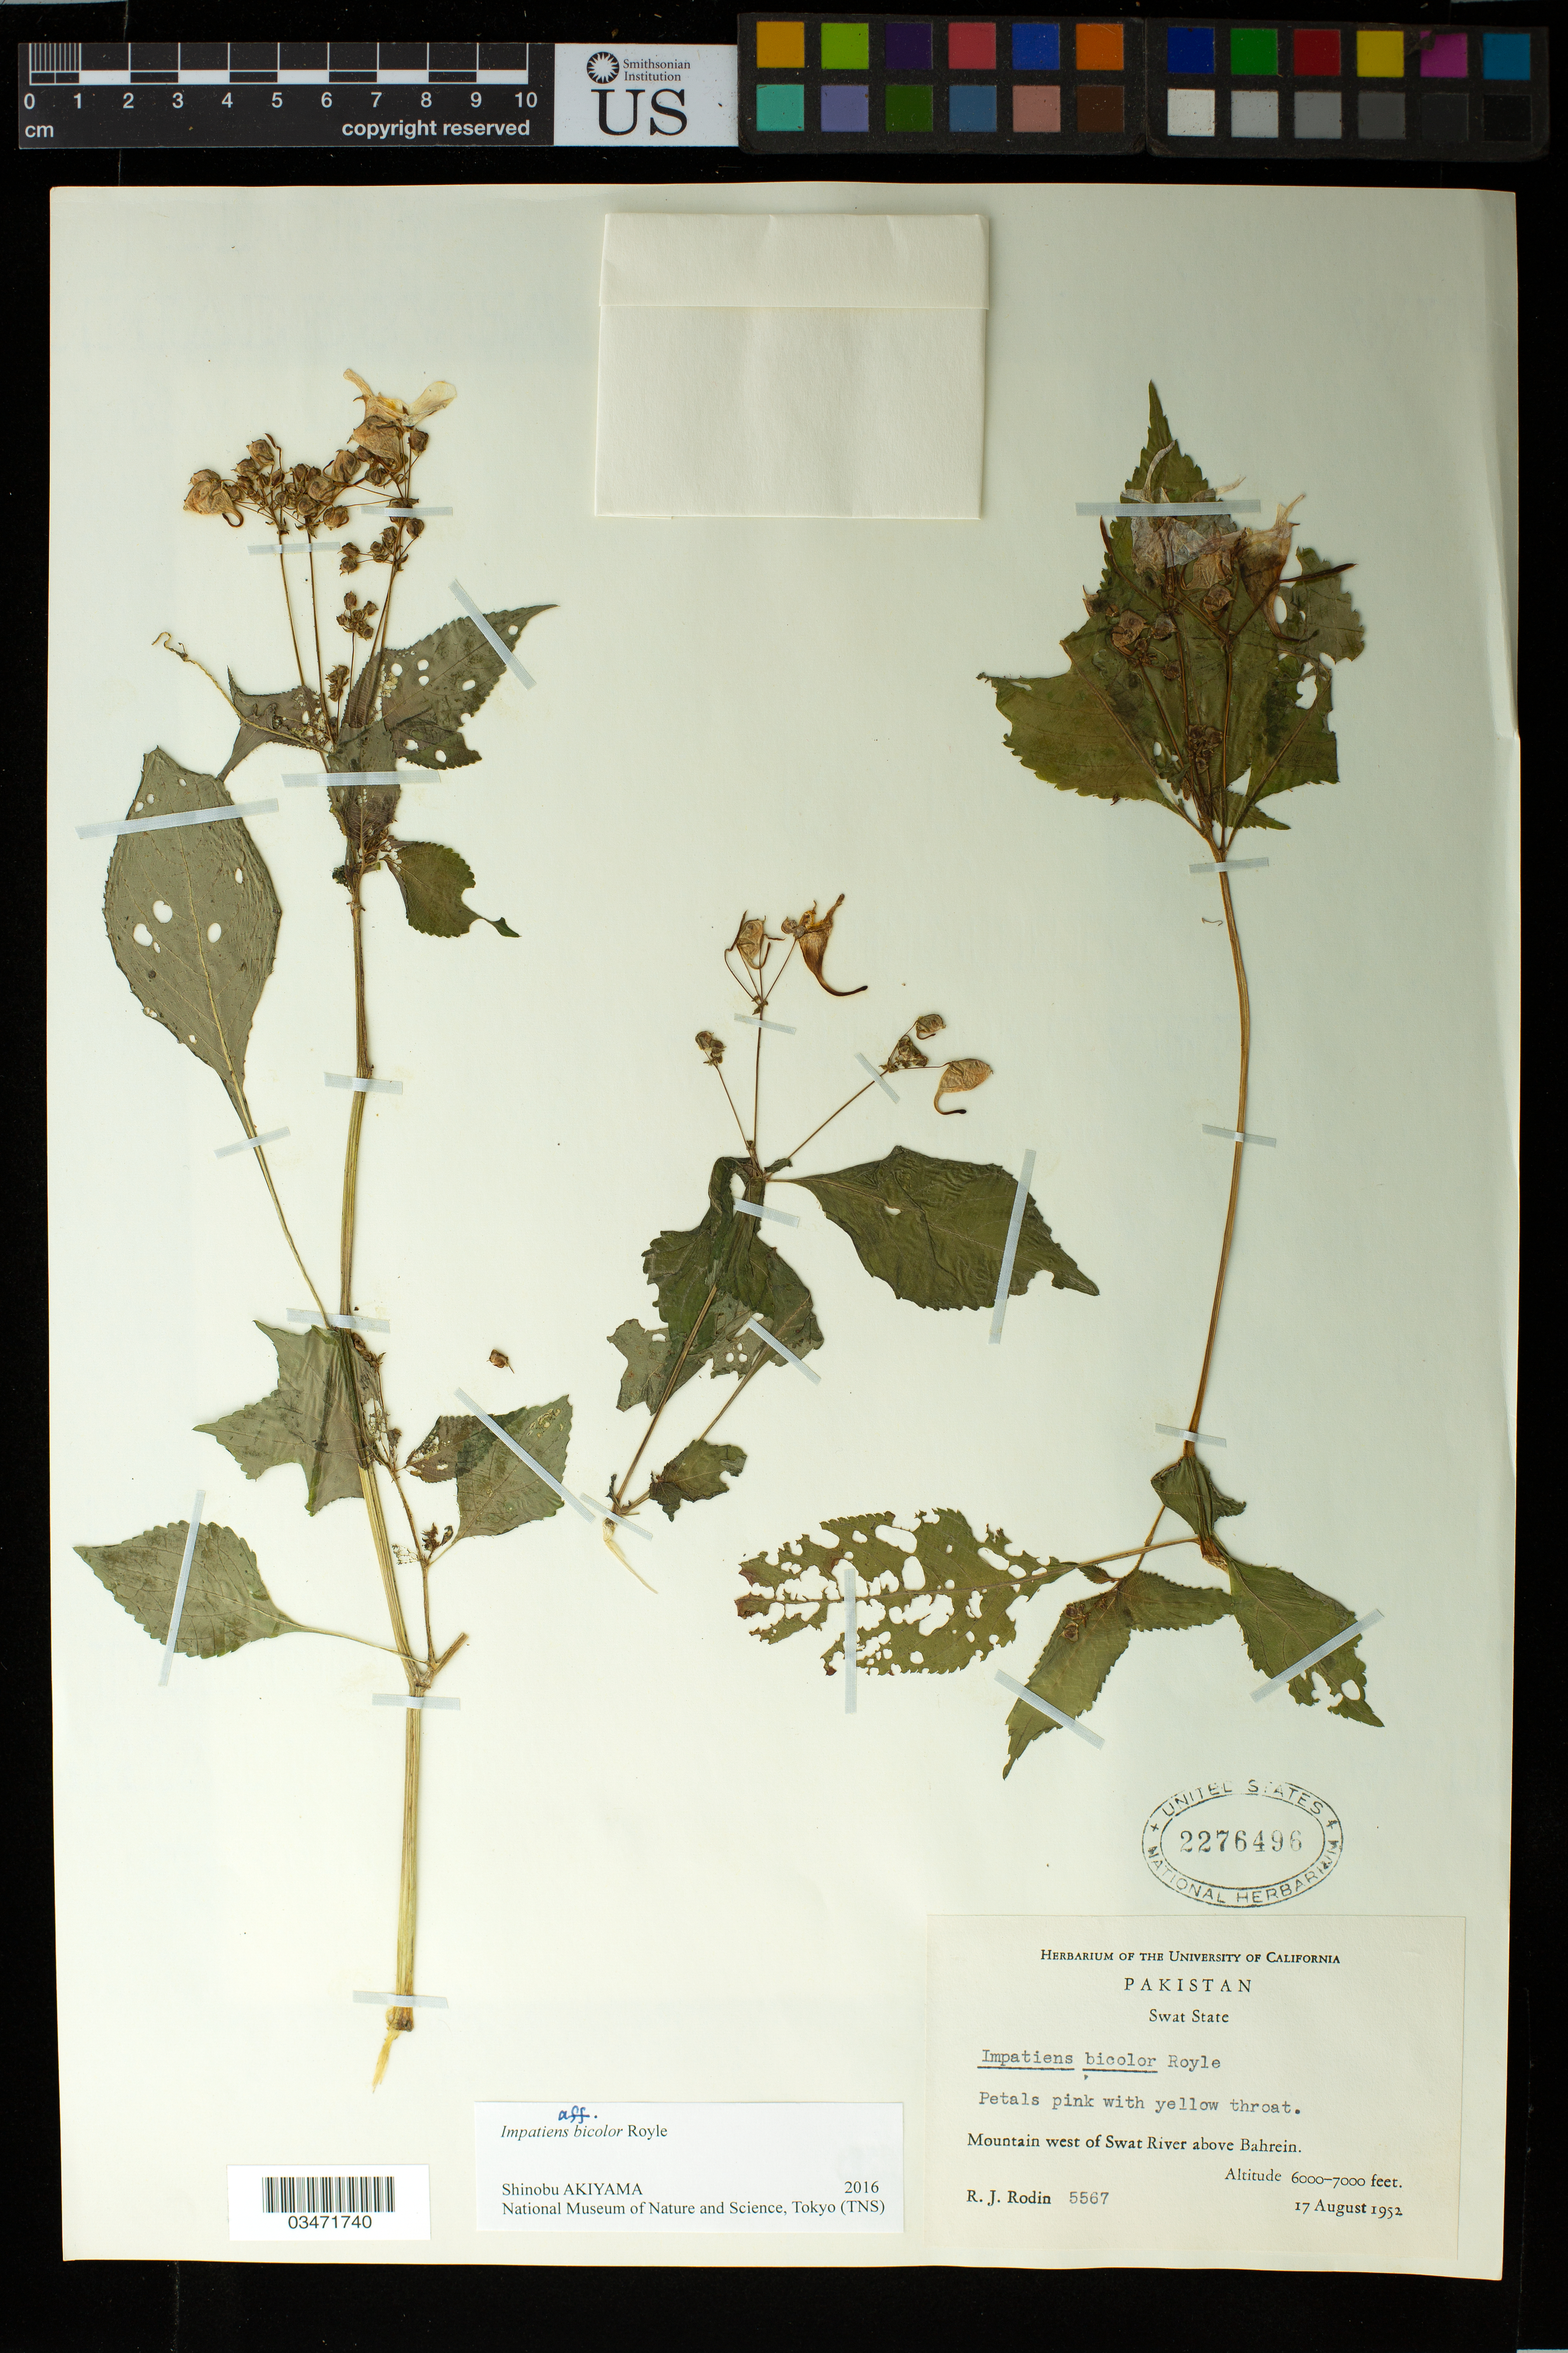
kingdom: Plantae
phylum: Tracheophyta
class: Magnoliopsida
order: Ericales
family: Balsaminaceae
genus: Impatiens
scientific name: Impatiens bicolor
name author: Royle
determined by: Akiyama, Shinobu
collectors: R. J. Rodin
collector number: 5567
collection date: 1952-08-17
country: Pakistan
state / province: Khyber Pakhtunkhwa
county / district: Swat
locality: Swat River. Mountain W of Swat River above Bahrein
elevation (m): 1829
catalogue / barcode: US 2276496